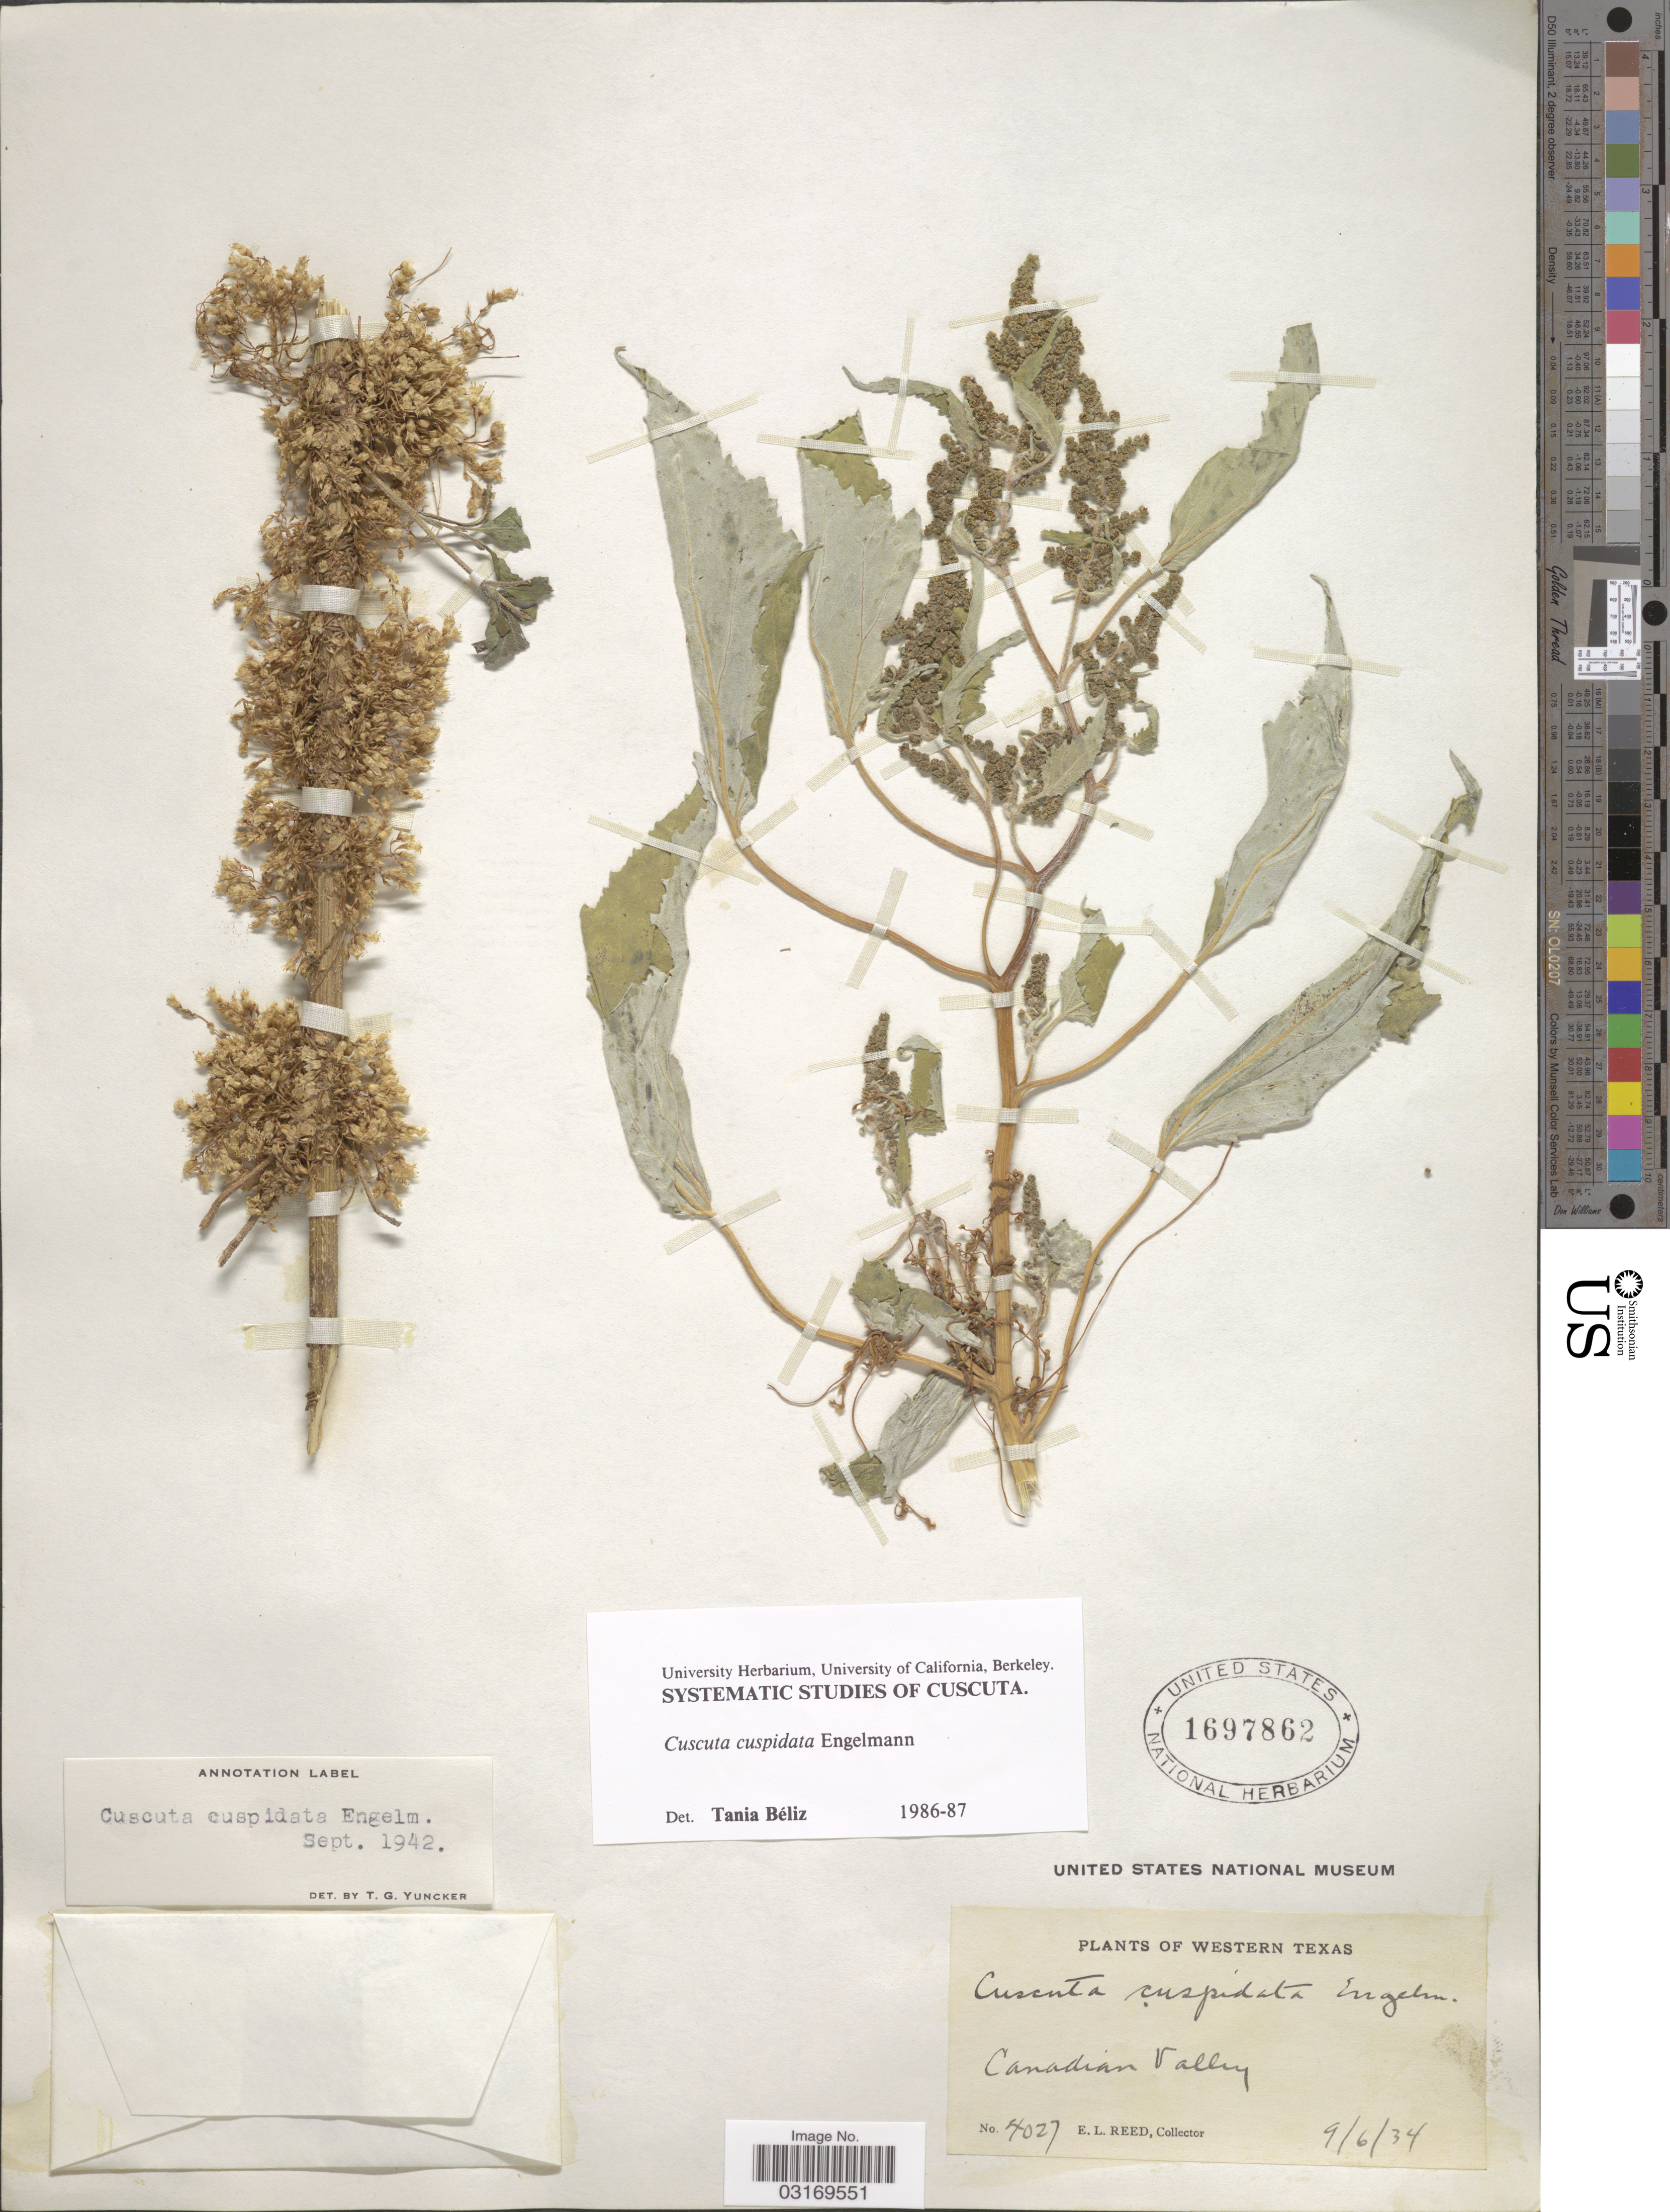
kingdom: Plantae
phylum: Tracheophyta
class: Magnoliopsida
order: Solanales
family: Convolvulaceae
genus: Cuscuta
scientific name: Cuscuta cuspidata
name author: Engelm.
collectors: E. Reed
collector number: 4027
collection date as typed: Transcribed d/m/y: 6/9/34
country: United States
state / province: Texas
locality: Western Texas. Canadian Valley.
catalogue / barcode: US 1697862